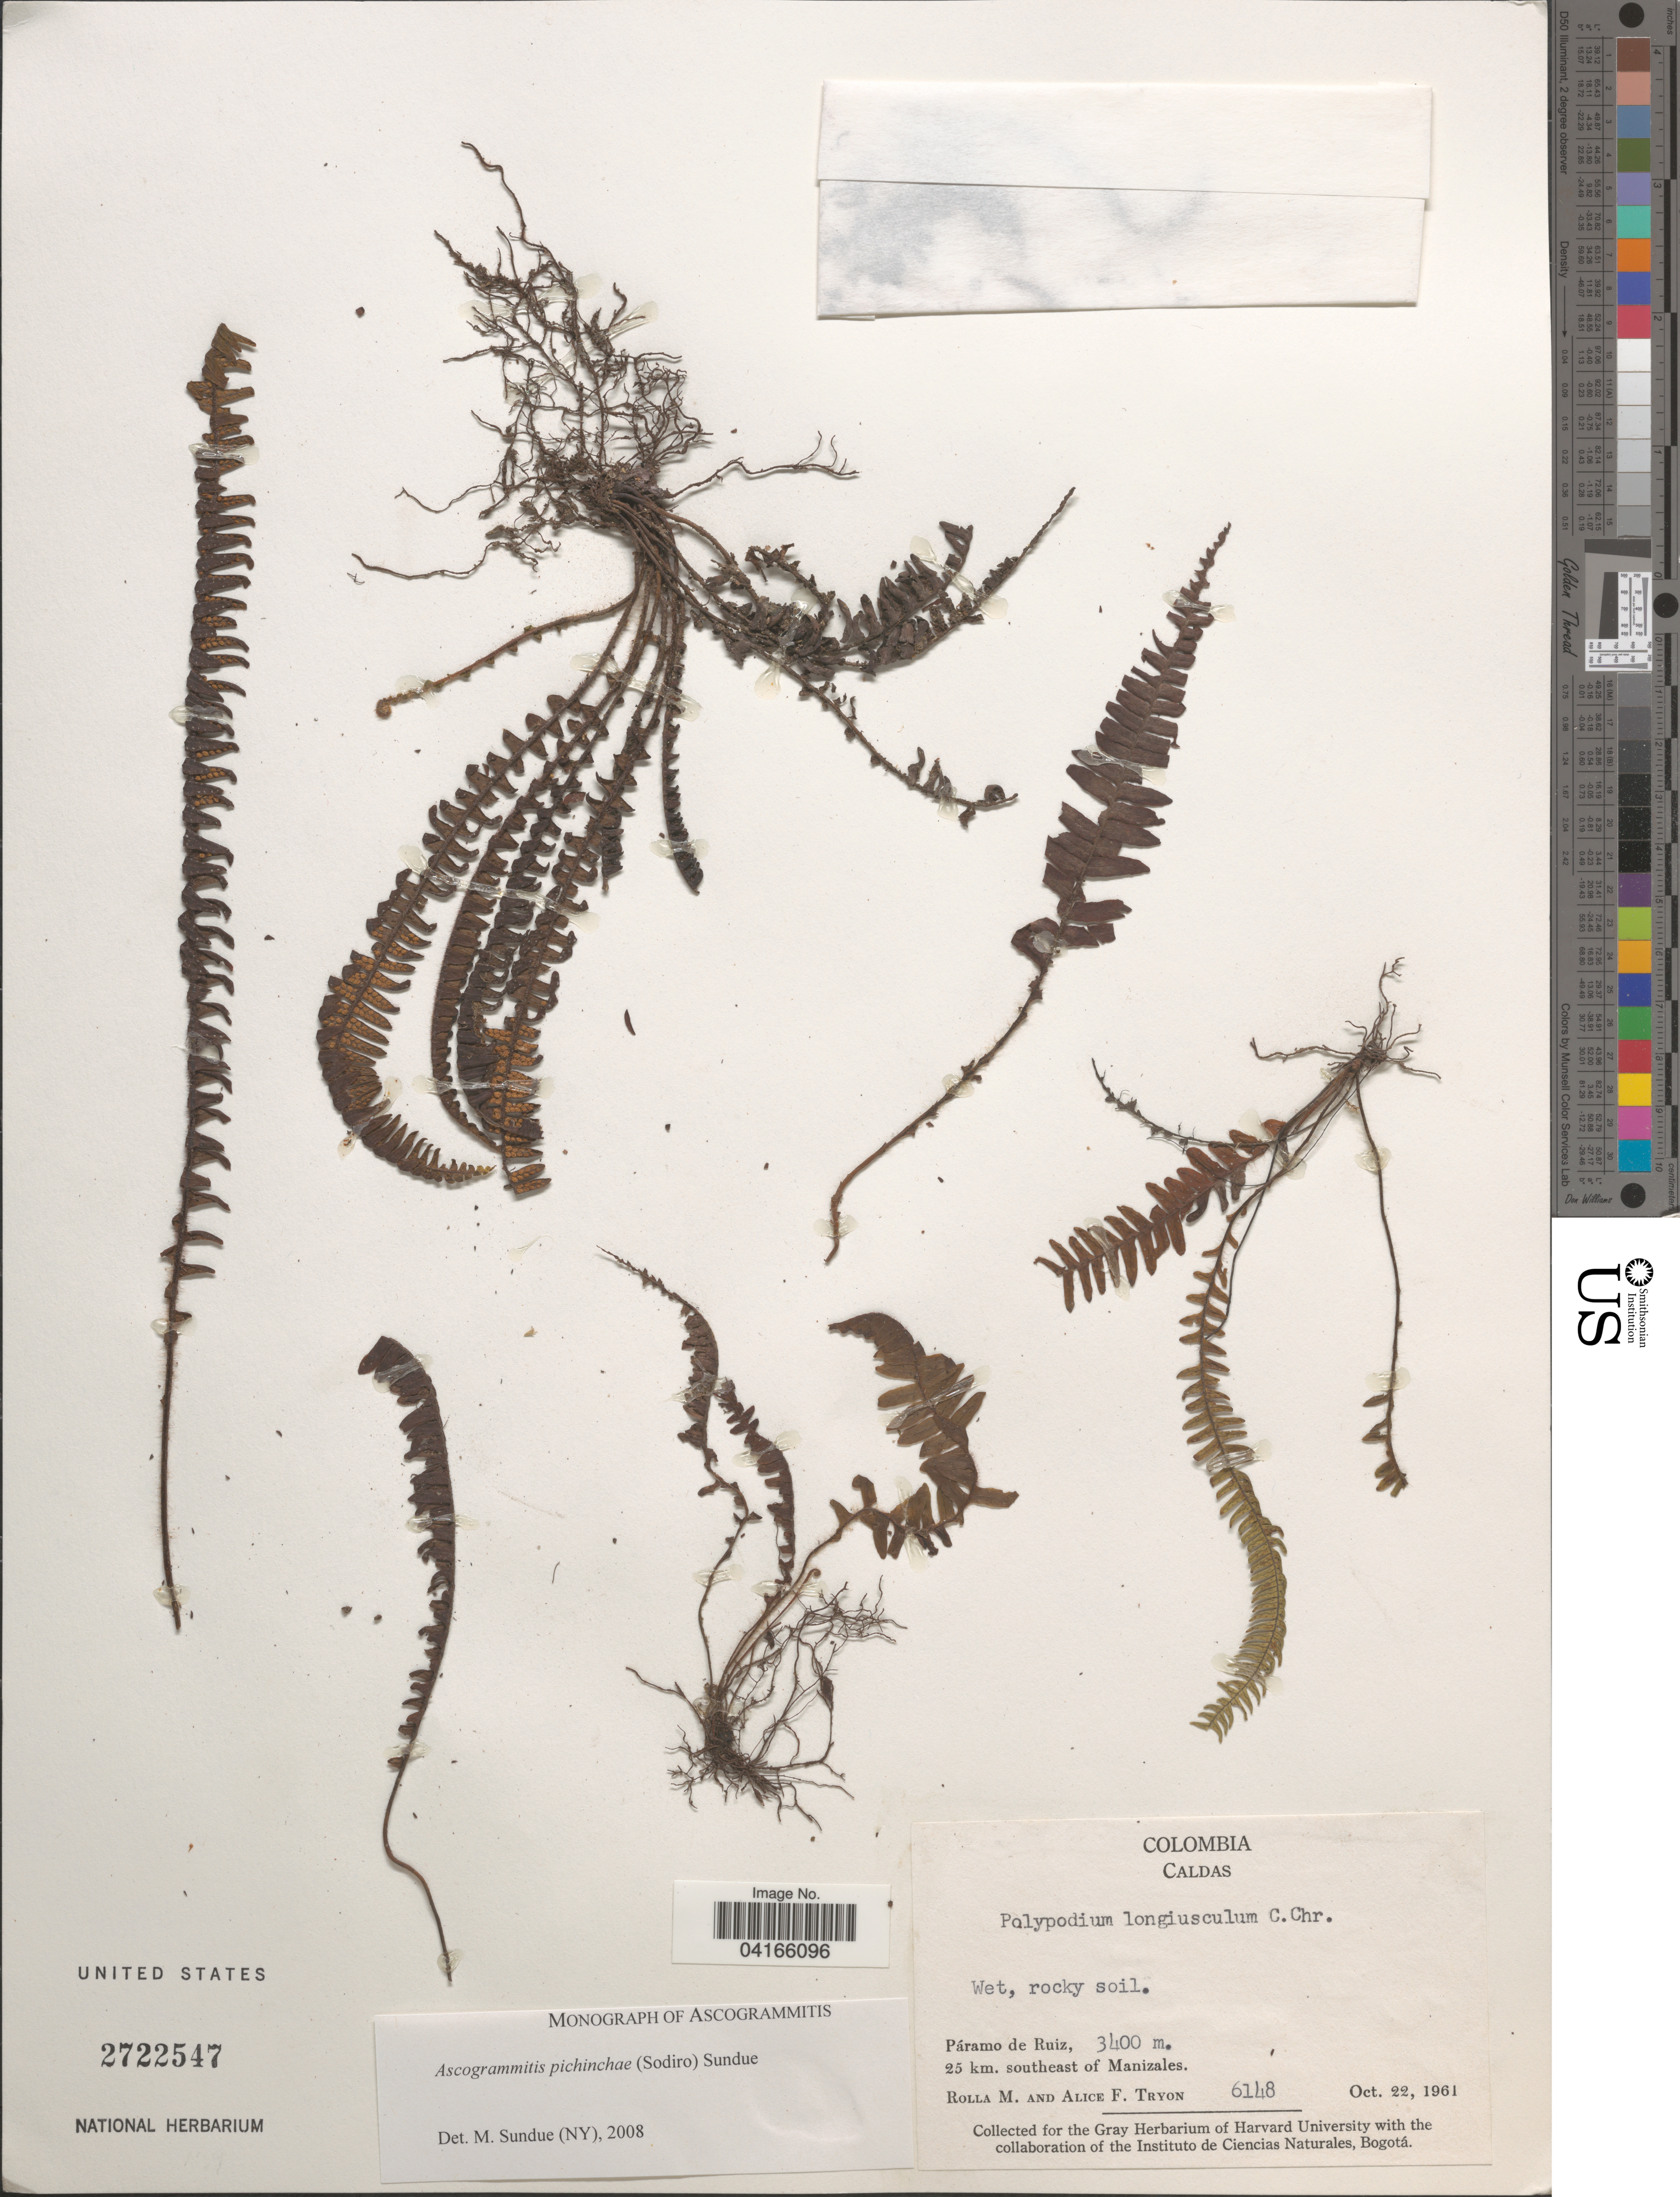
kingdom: Plantae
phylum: Tracheophyta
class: Polypodiopsida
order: Polypodiales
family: Polypodiaceae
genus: Ascogrammitis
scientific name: Ascogrammitis pichinchae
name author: (Sod.) Sundue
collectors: R. M. Tryon & A. F. Tryon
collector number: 6148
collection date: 1961-10-22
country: Colombia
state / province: Caldas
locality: Páramo de Ruiz, 25 km. southeast of Manizales.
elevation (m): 3400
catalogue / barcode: US 2722547